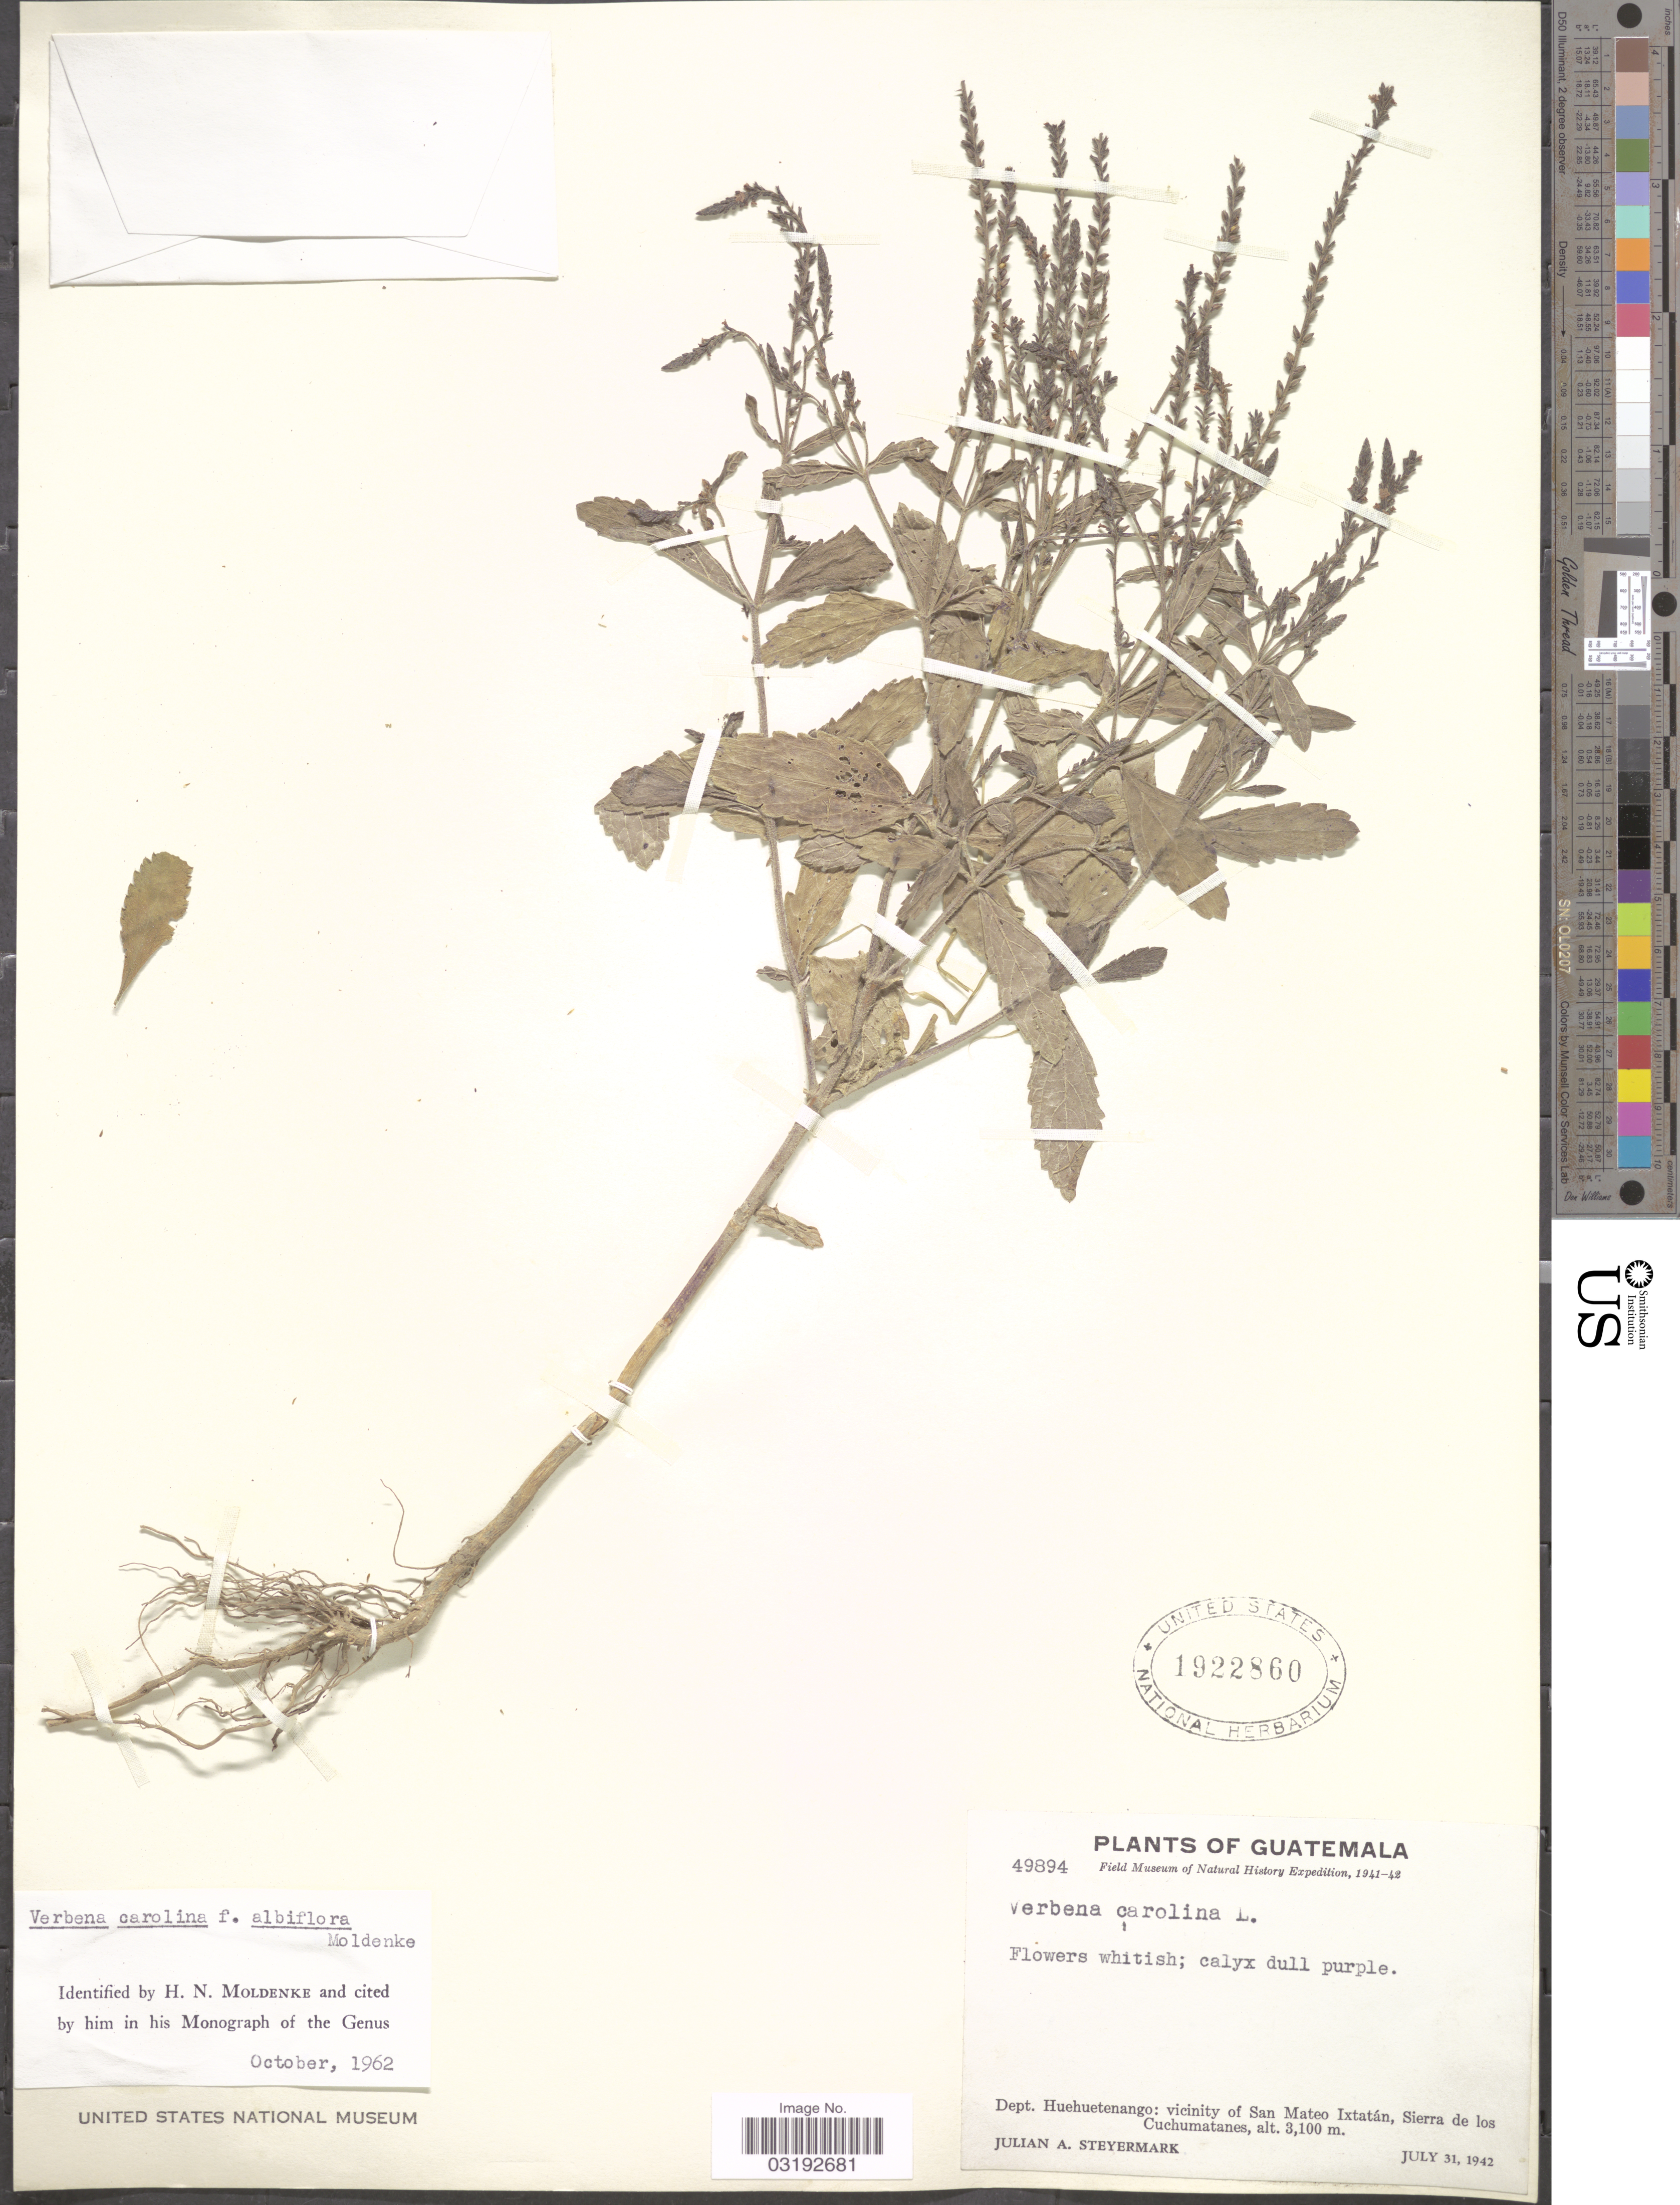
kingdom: Plantae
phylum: Tracheophyta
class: Magnoliopsida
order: Lamiales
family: Verbenaceae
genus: Verbena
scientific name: Verbena carolina f. albiflora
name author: Moldenke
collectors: J. Steyermark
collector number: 49894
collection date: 1942-07-31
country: Guatemala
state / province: Huehuetenango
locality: Dept. Huehuetenango: vicinity of San Mateo Ixtatán, Sierra de los Cuchumatanes.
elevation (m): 3100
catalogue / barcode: US 1922860